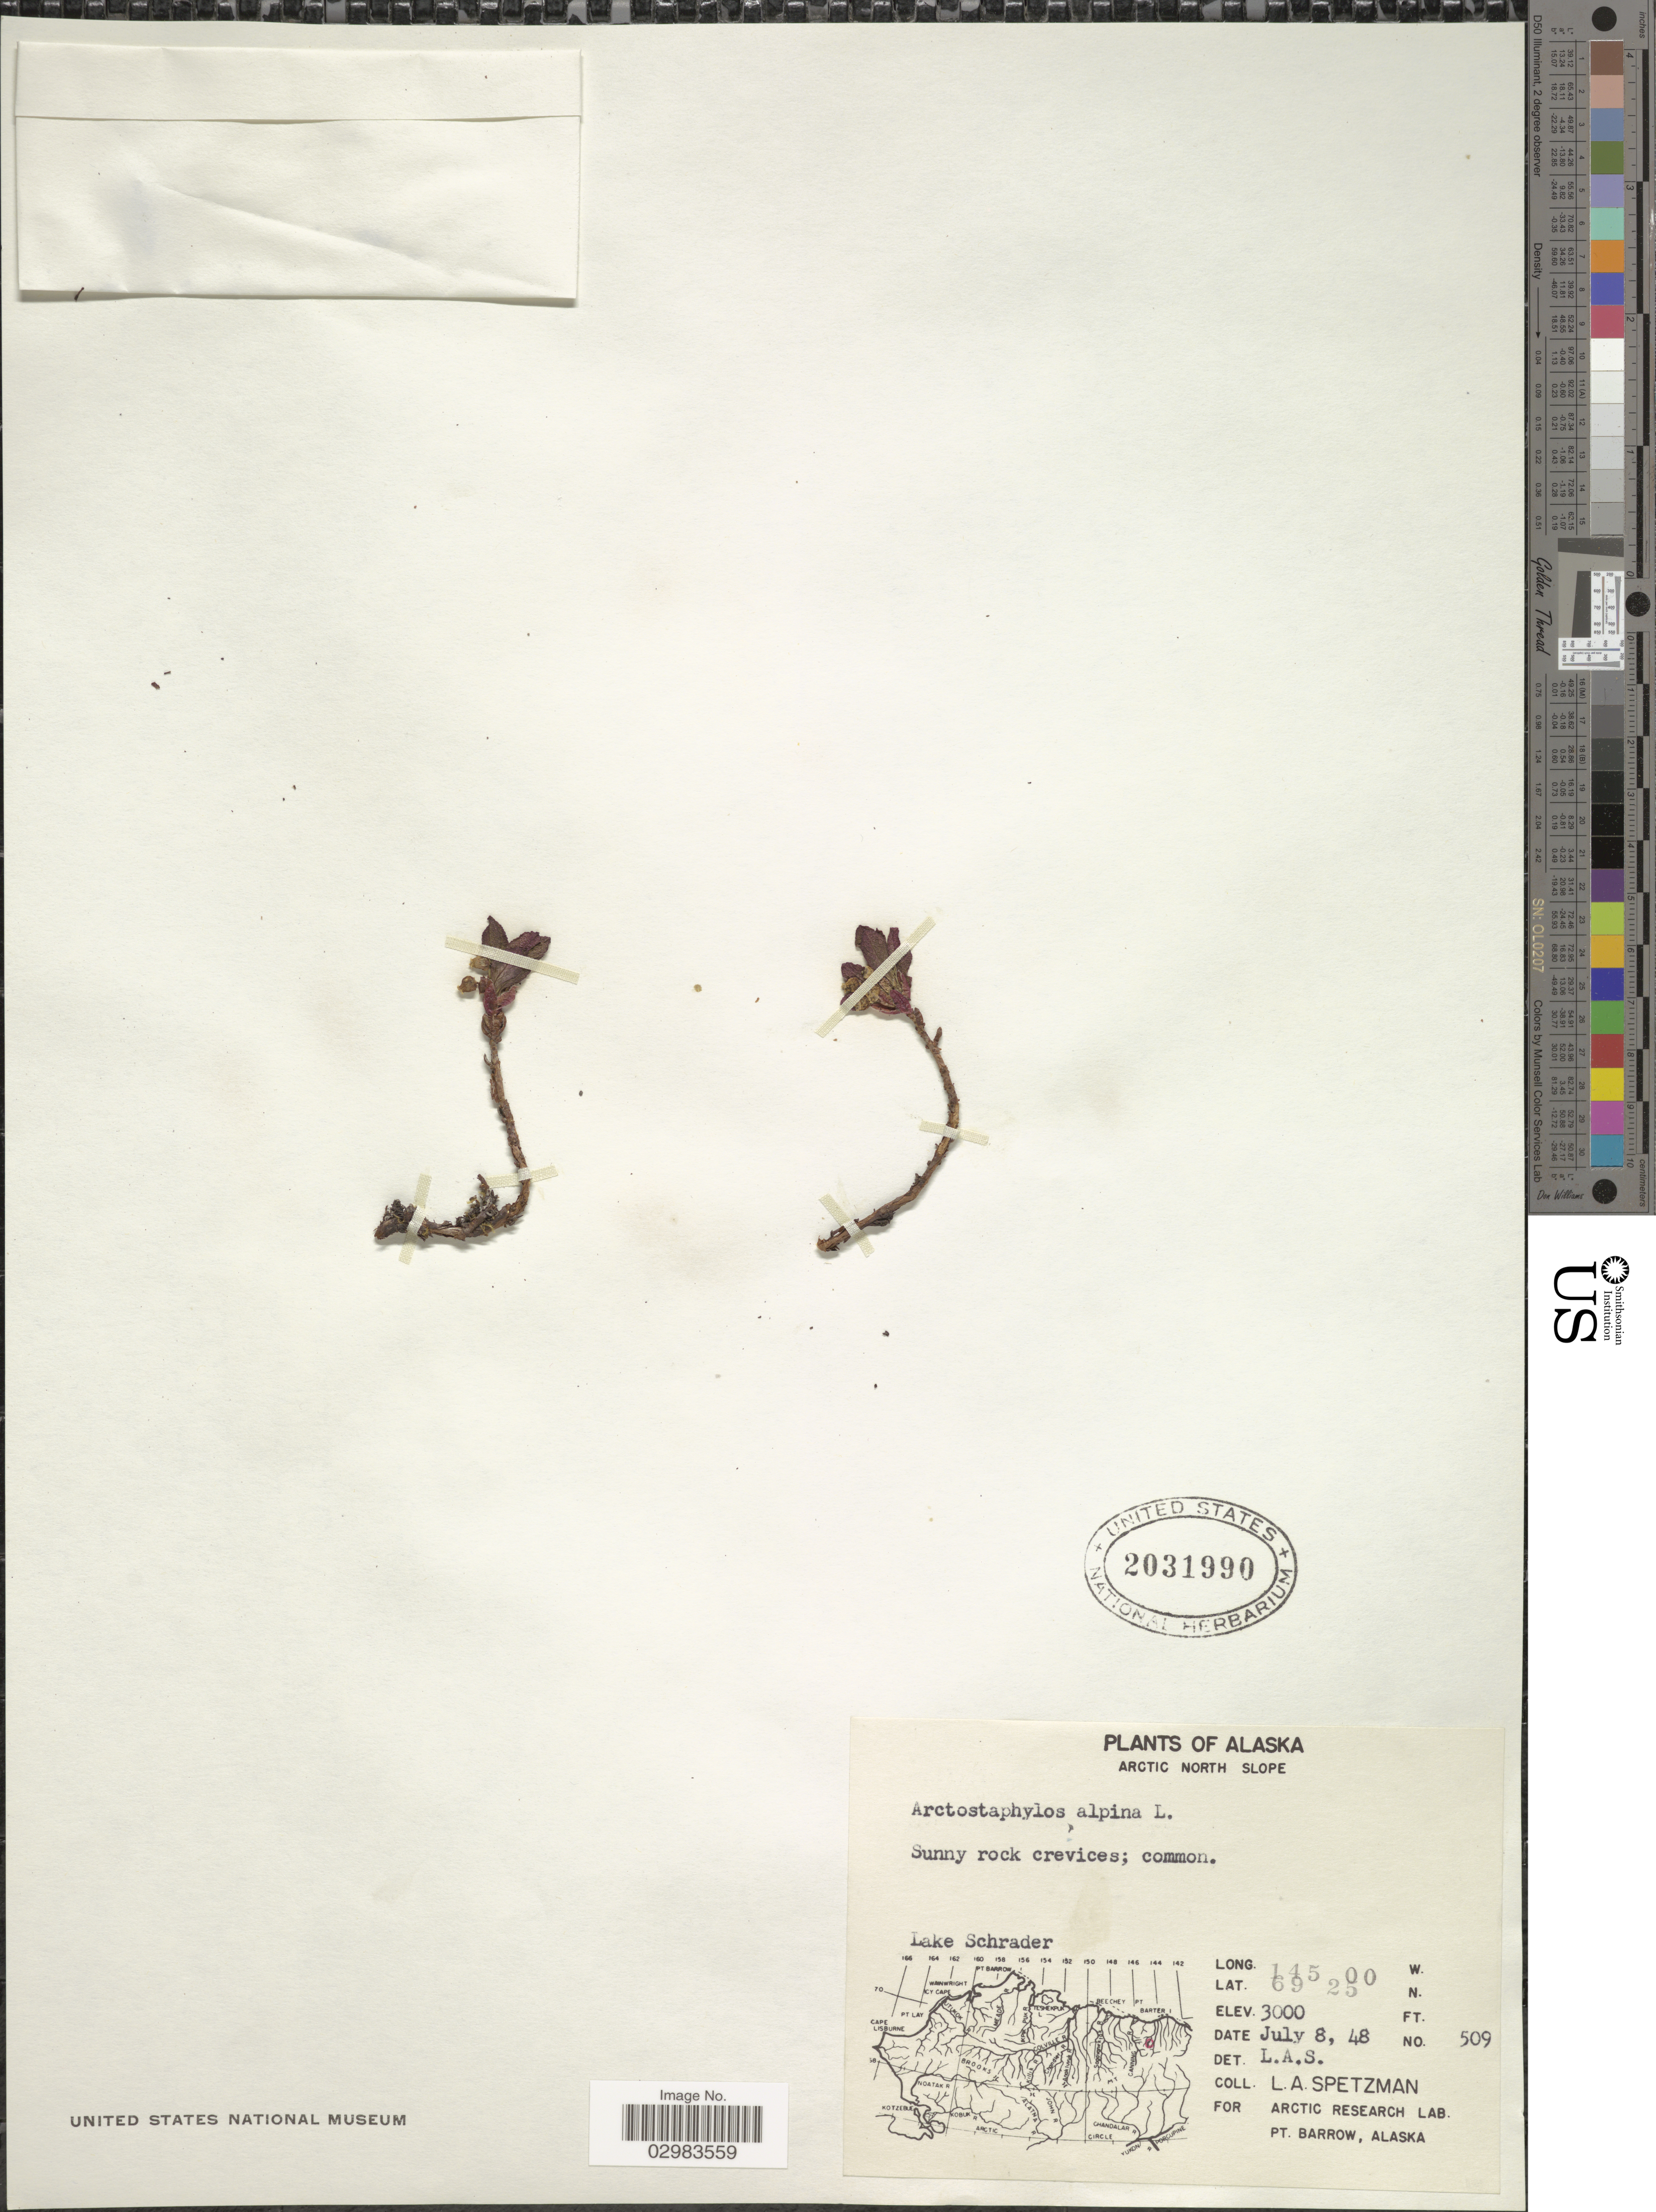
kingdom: Plantae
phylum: Tracheophyta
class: Magnoliopsida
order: Ericales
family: Ericaceae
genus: Arctostaphylos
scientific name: Arctostaphylos alpina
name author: (L.) Spreng.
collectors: L. Spetzman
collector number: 509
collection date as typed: Transcribed d/m/y: 8/7/48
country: United States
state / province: Alaska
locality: Arctic North Slope, Lake Schrader.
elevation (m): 914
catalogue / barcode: US 2031990